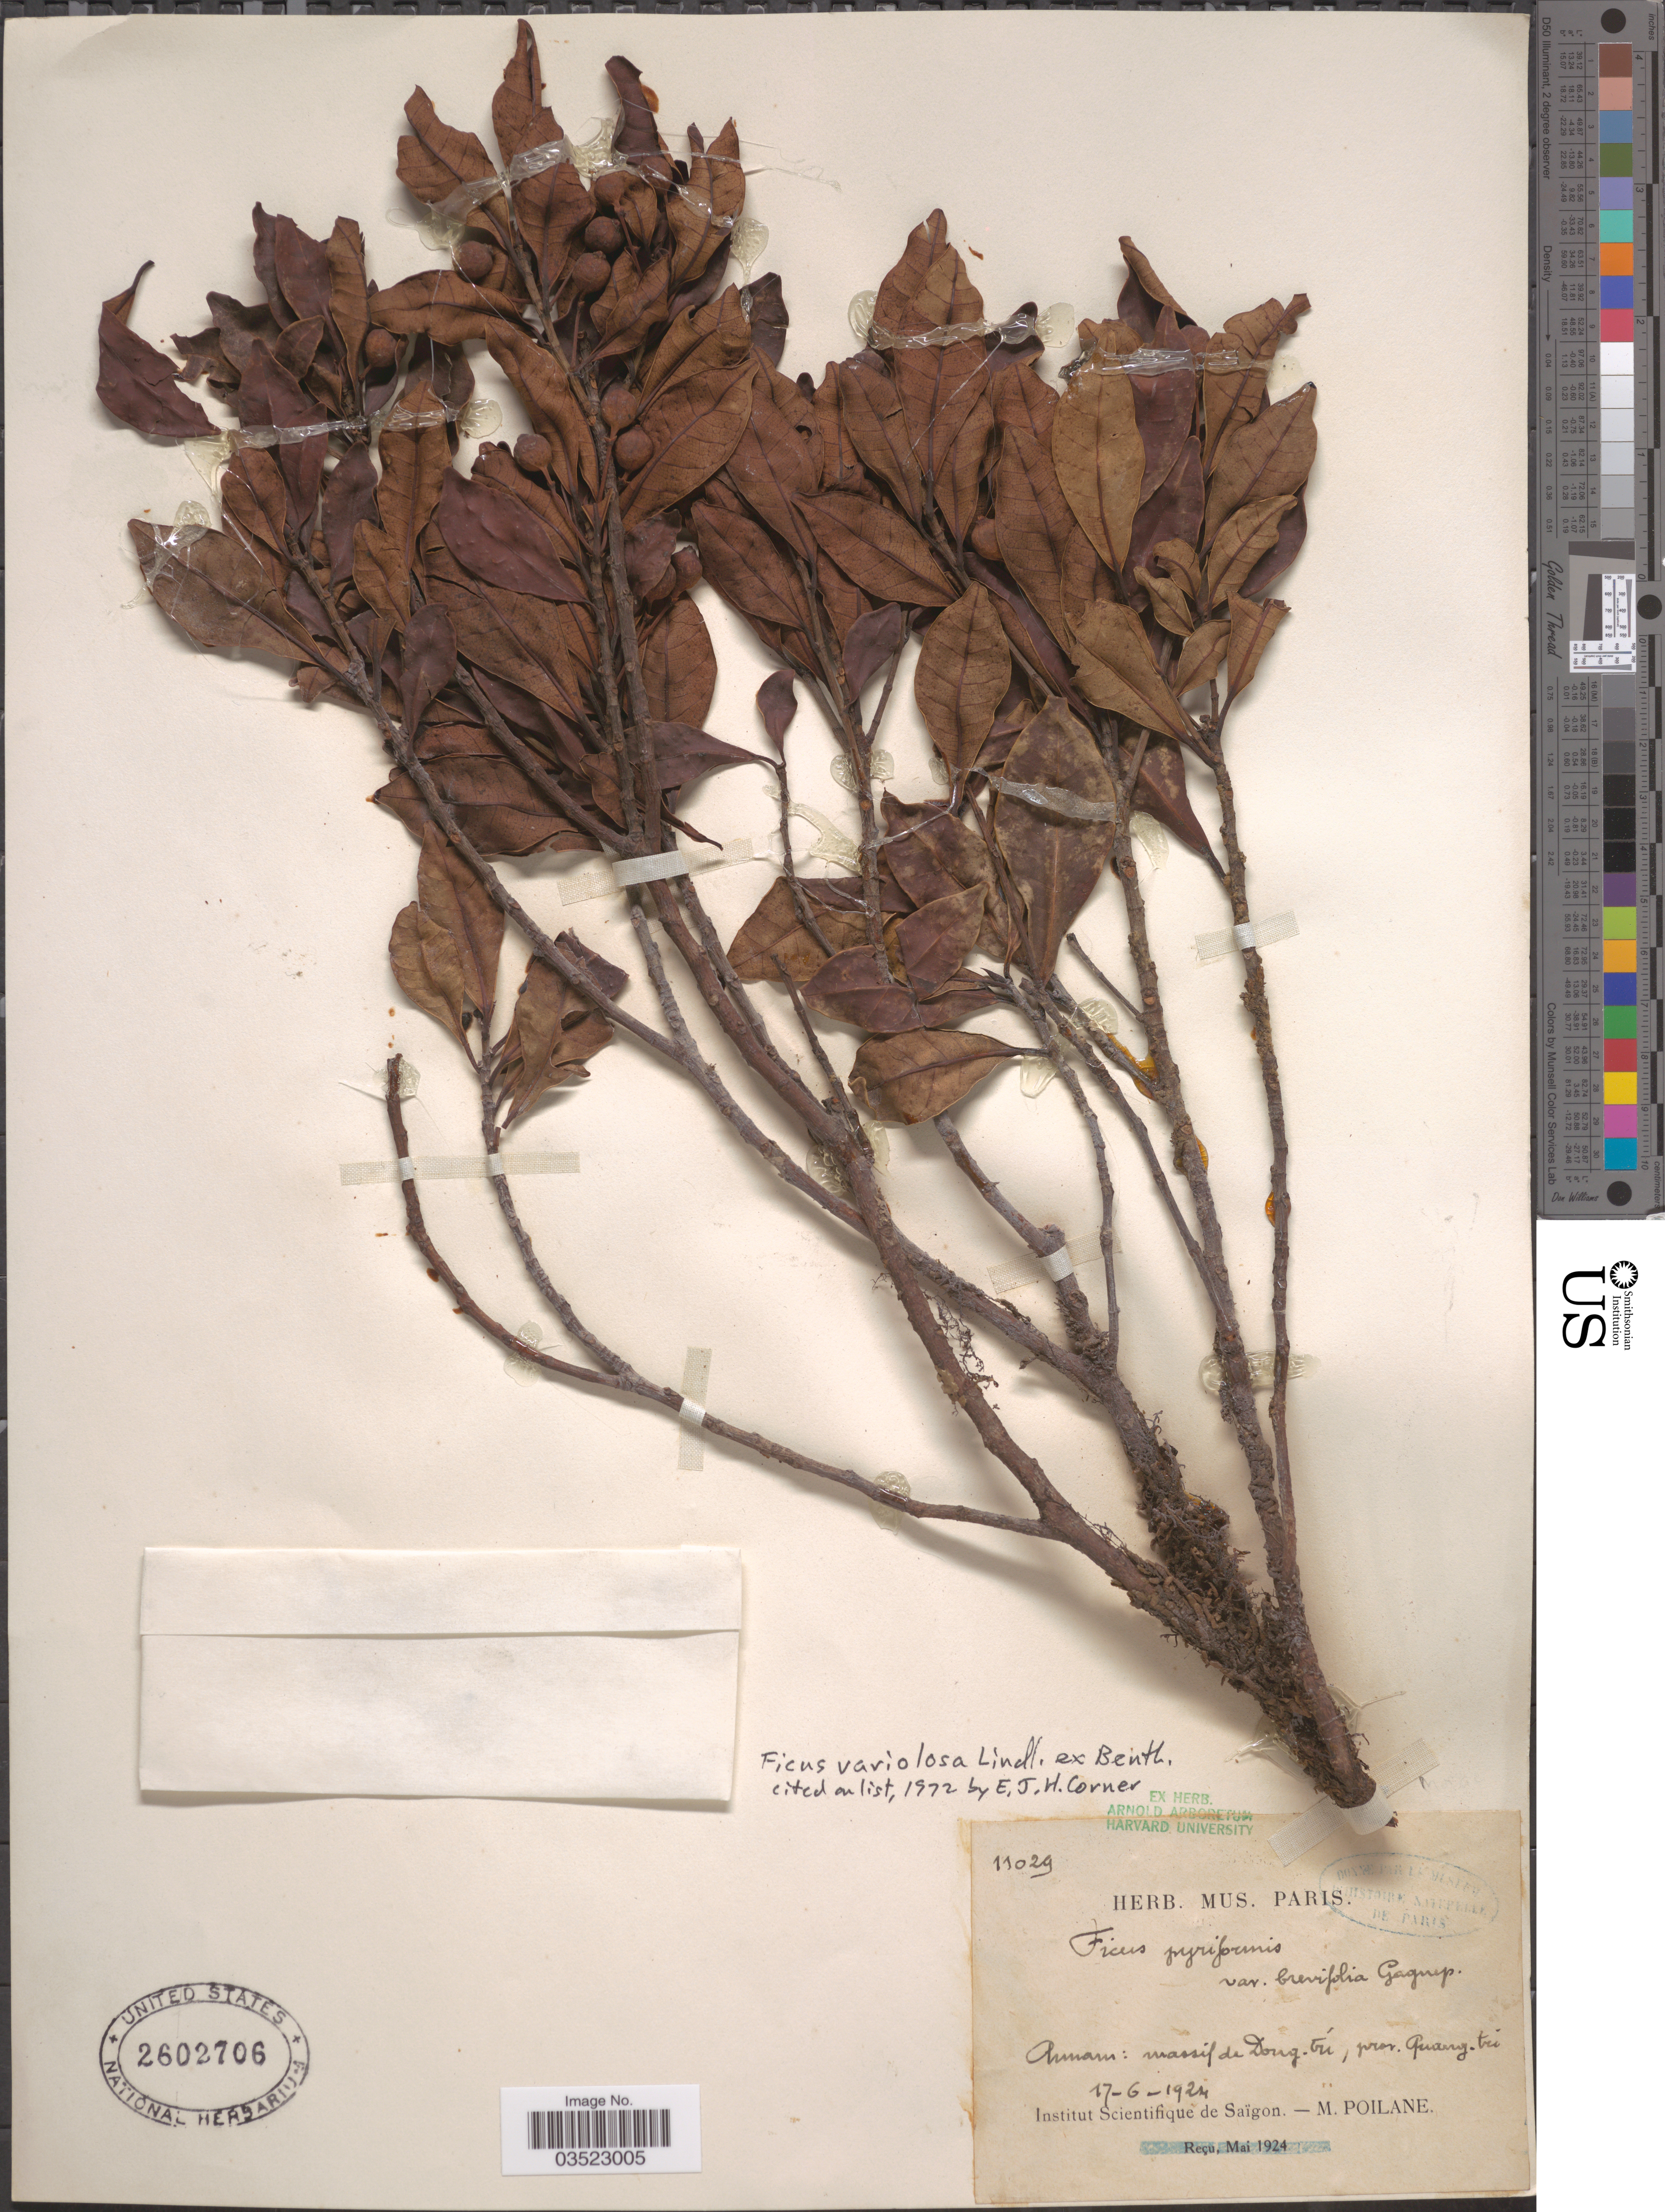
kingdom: Plantae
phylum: Tracheophyta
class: Magnoliopsida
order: Rosales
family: Moraceae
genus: Ficus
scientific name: Ficus variolosa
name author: Lindl. ex Benth.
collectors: M. Poilane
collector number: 11029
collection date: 1924-06-17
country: Vietnam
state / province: Quang Tri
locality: Annam: massif de Dong-trí.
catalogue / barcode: US 2602706